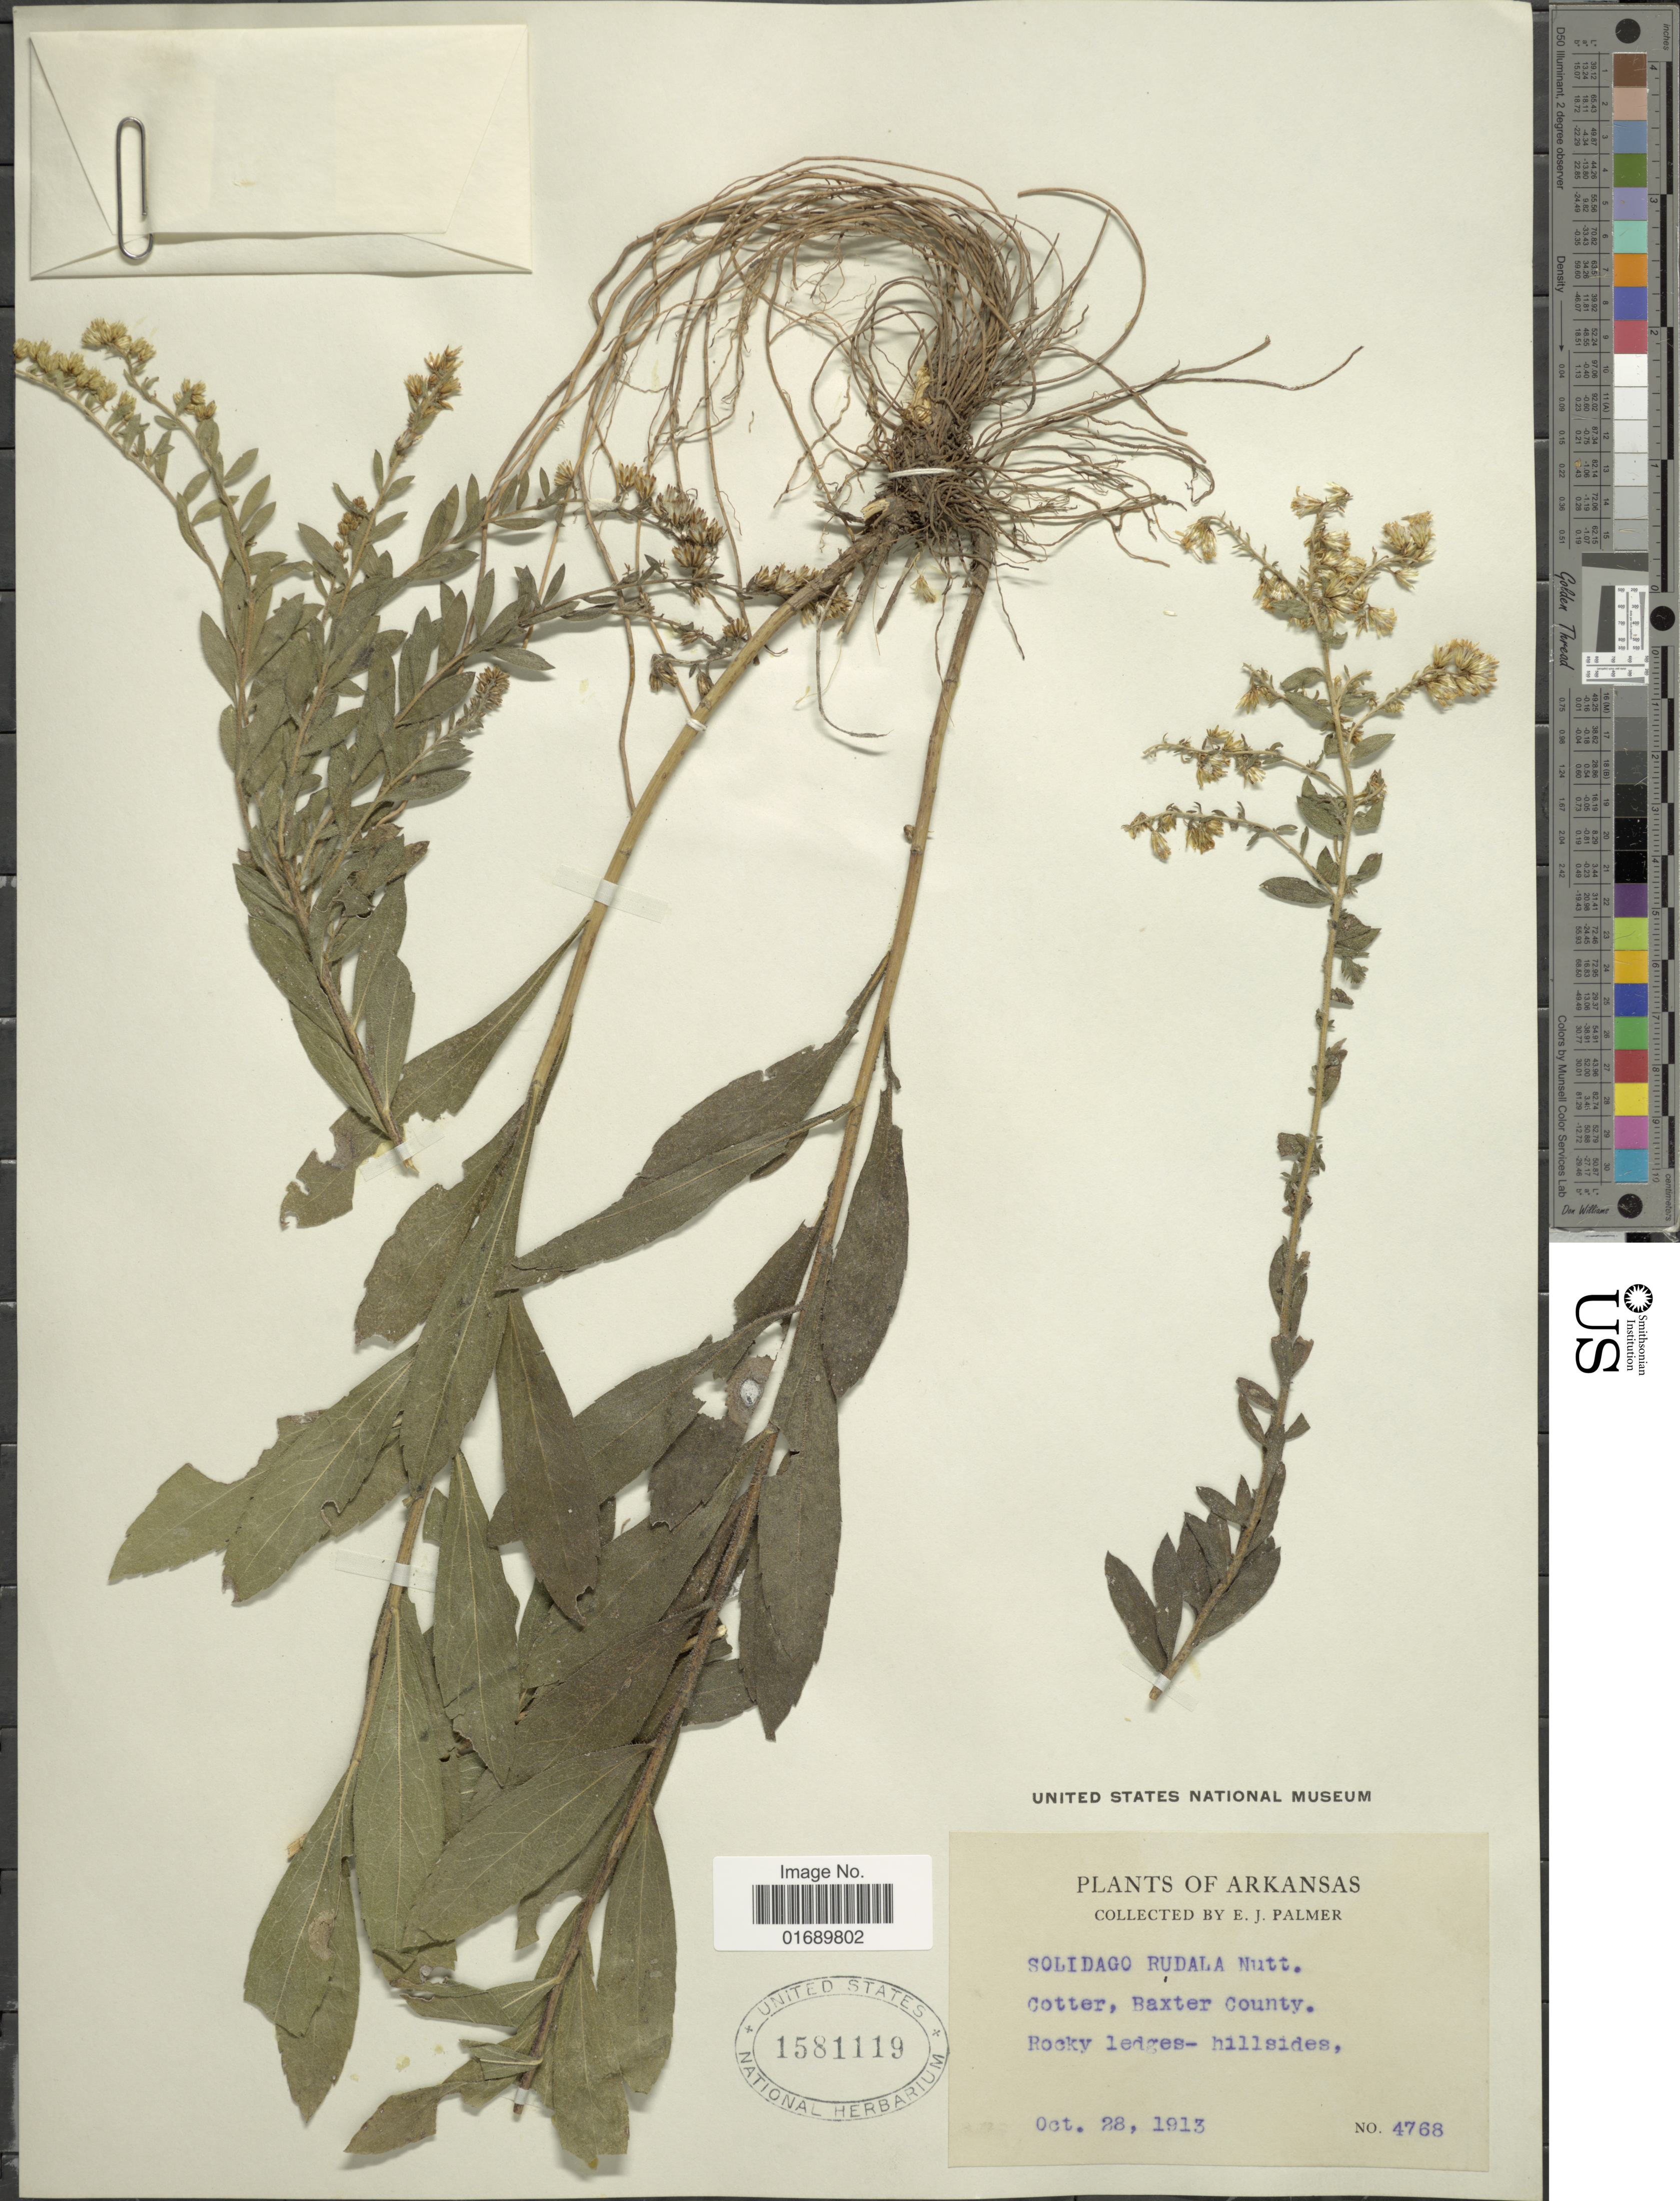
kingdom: Plantae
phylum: Tracheophyta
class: Magnoliopsida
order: Asterales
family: Asteraceae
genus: Solidago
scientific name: Solidago radula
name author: Nutt.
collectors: E. J. Palmer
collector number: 4768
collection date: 1913-10-28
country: United States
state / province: Arkansas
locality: Cotter, Baxter County. Rocky ledges- hillsides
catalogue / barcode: US 1581119